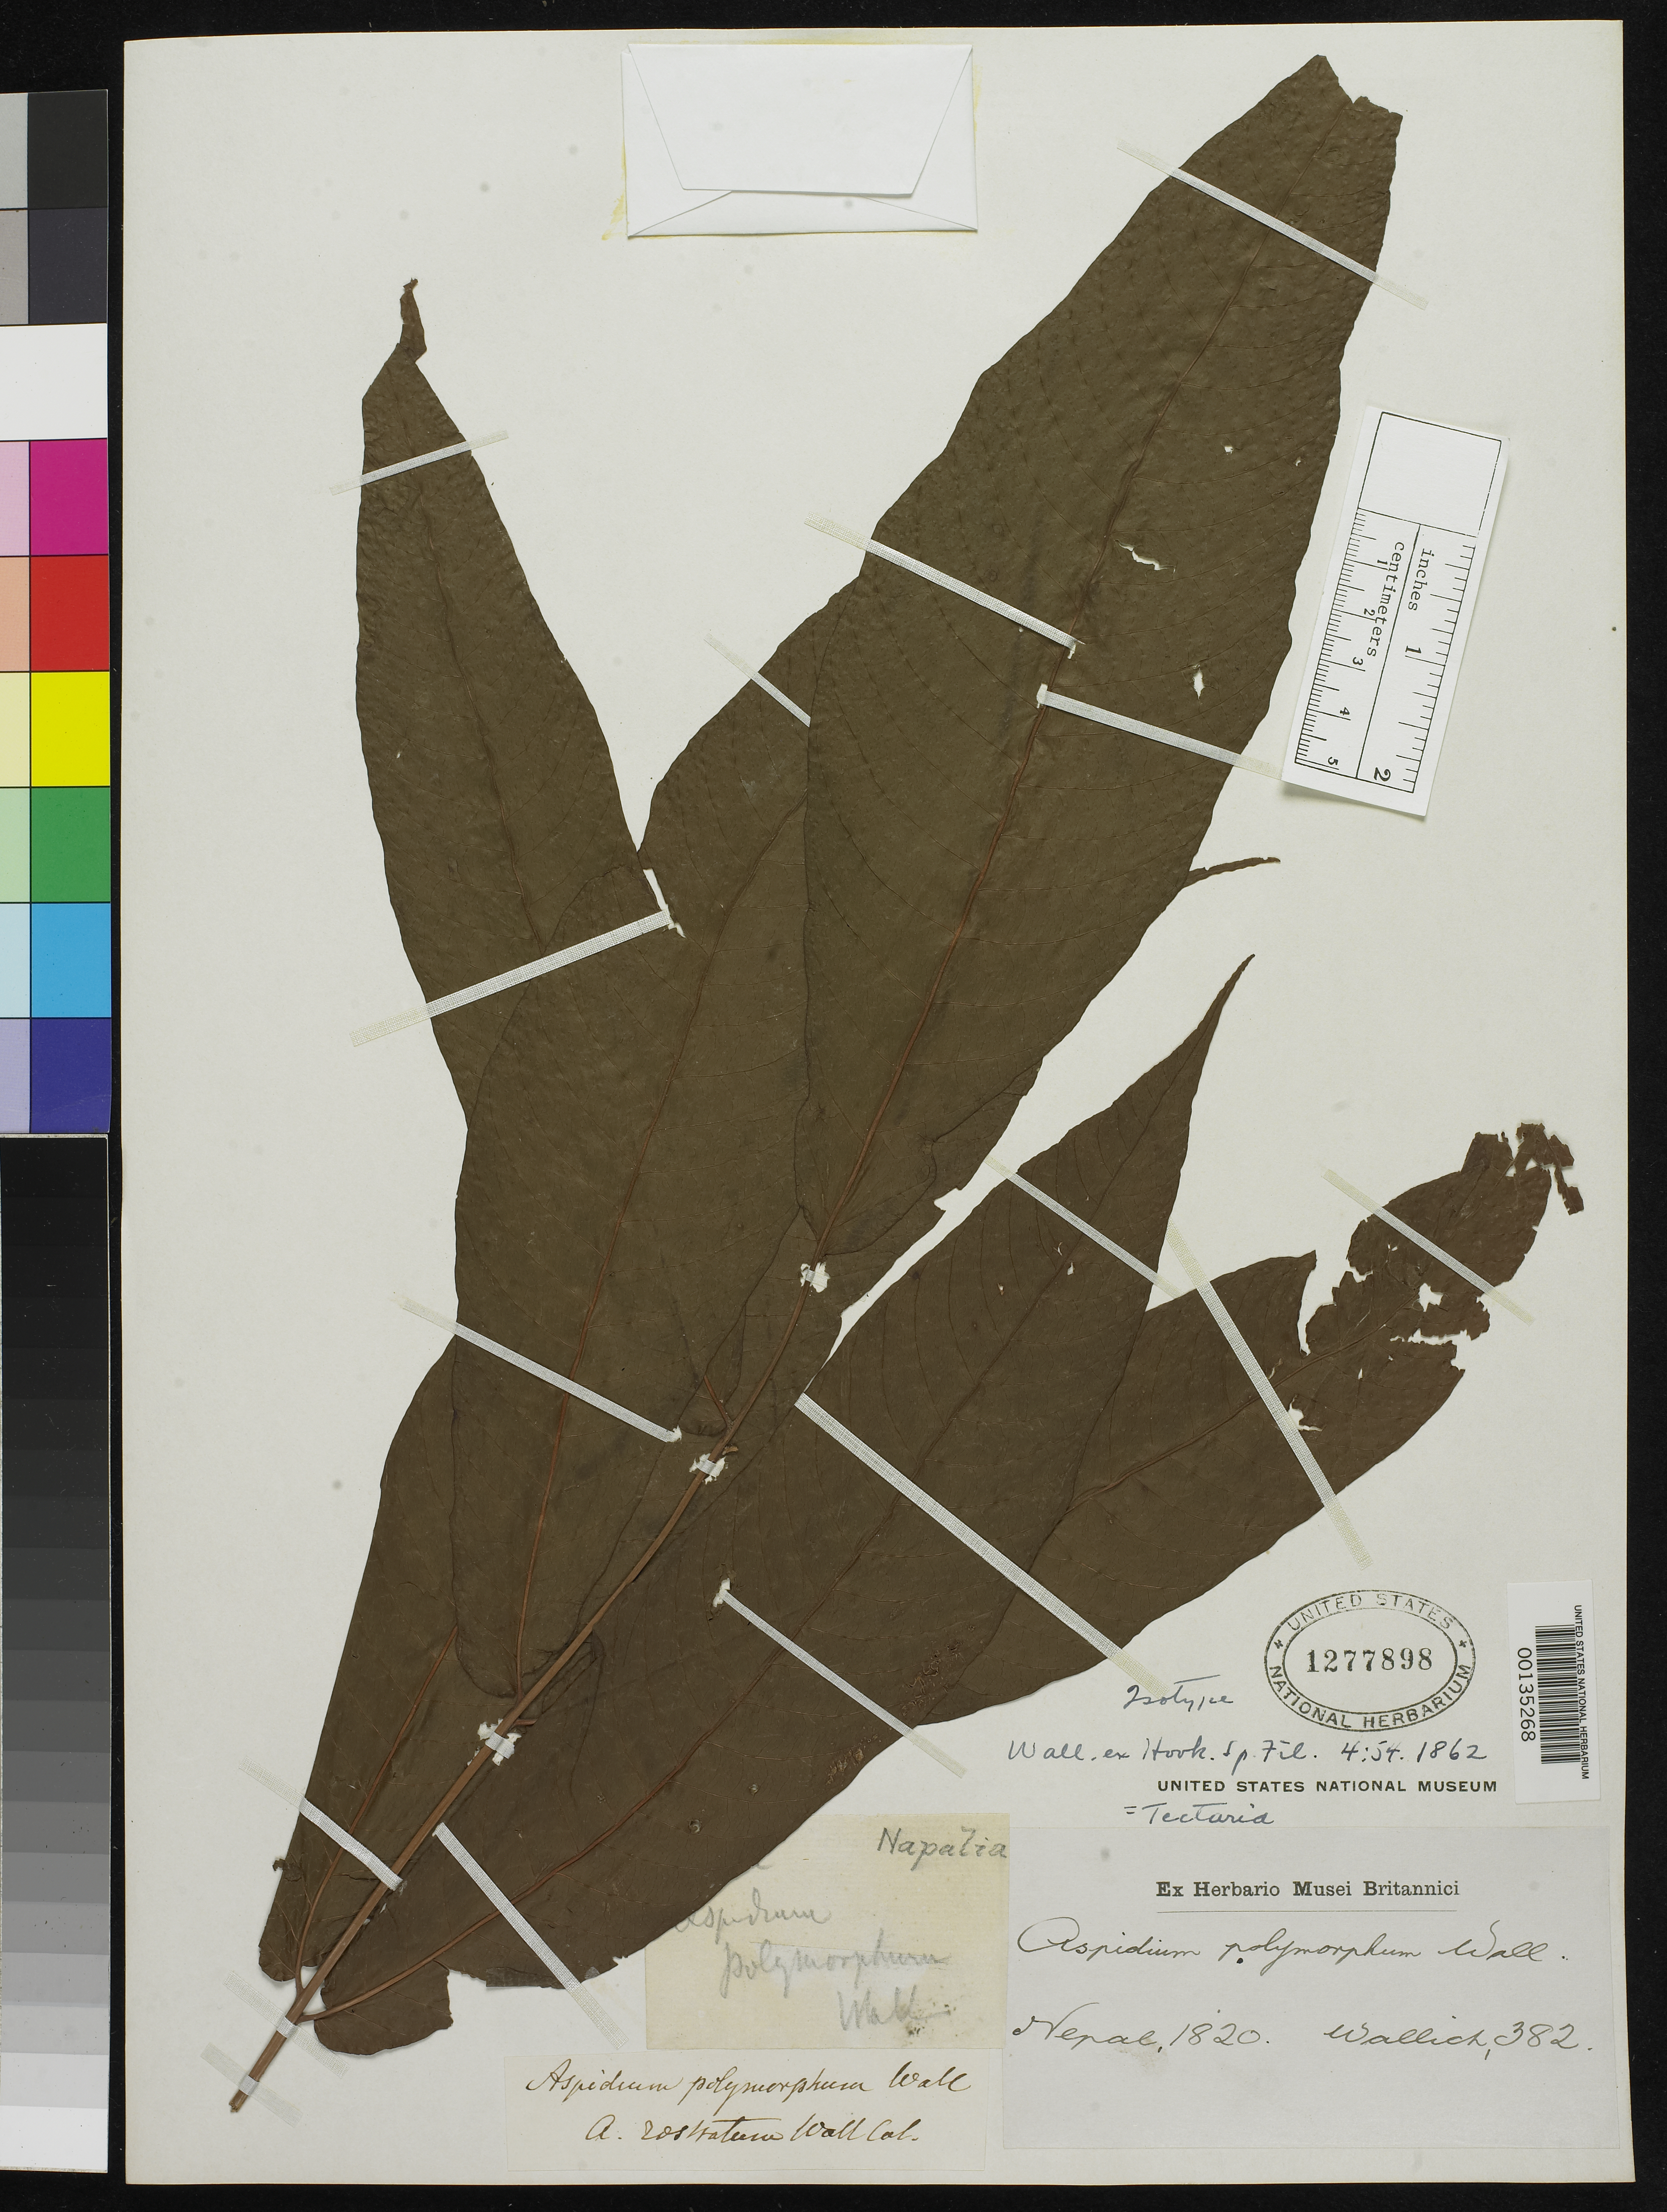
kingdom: Plantae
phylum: Tracheophyta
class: Polypodiopsida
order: Polypodiales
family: Tectariaceae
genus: Aspidium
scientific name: Aspidium polymorphum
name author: Wall. ex Hook.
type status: Type Collection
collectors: N. Wallich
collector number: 382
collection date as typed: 1820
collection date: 1820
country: Nepal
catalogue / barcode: US 1277898